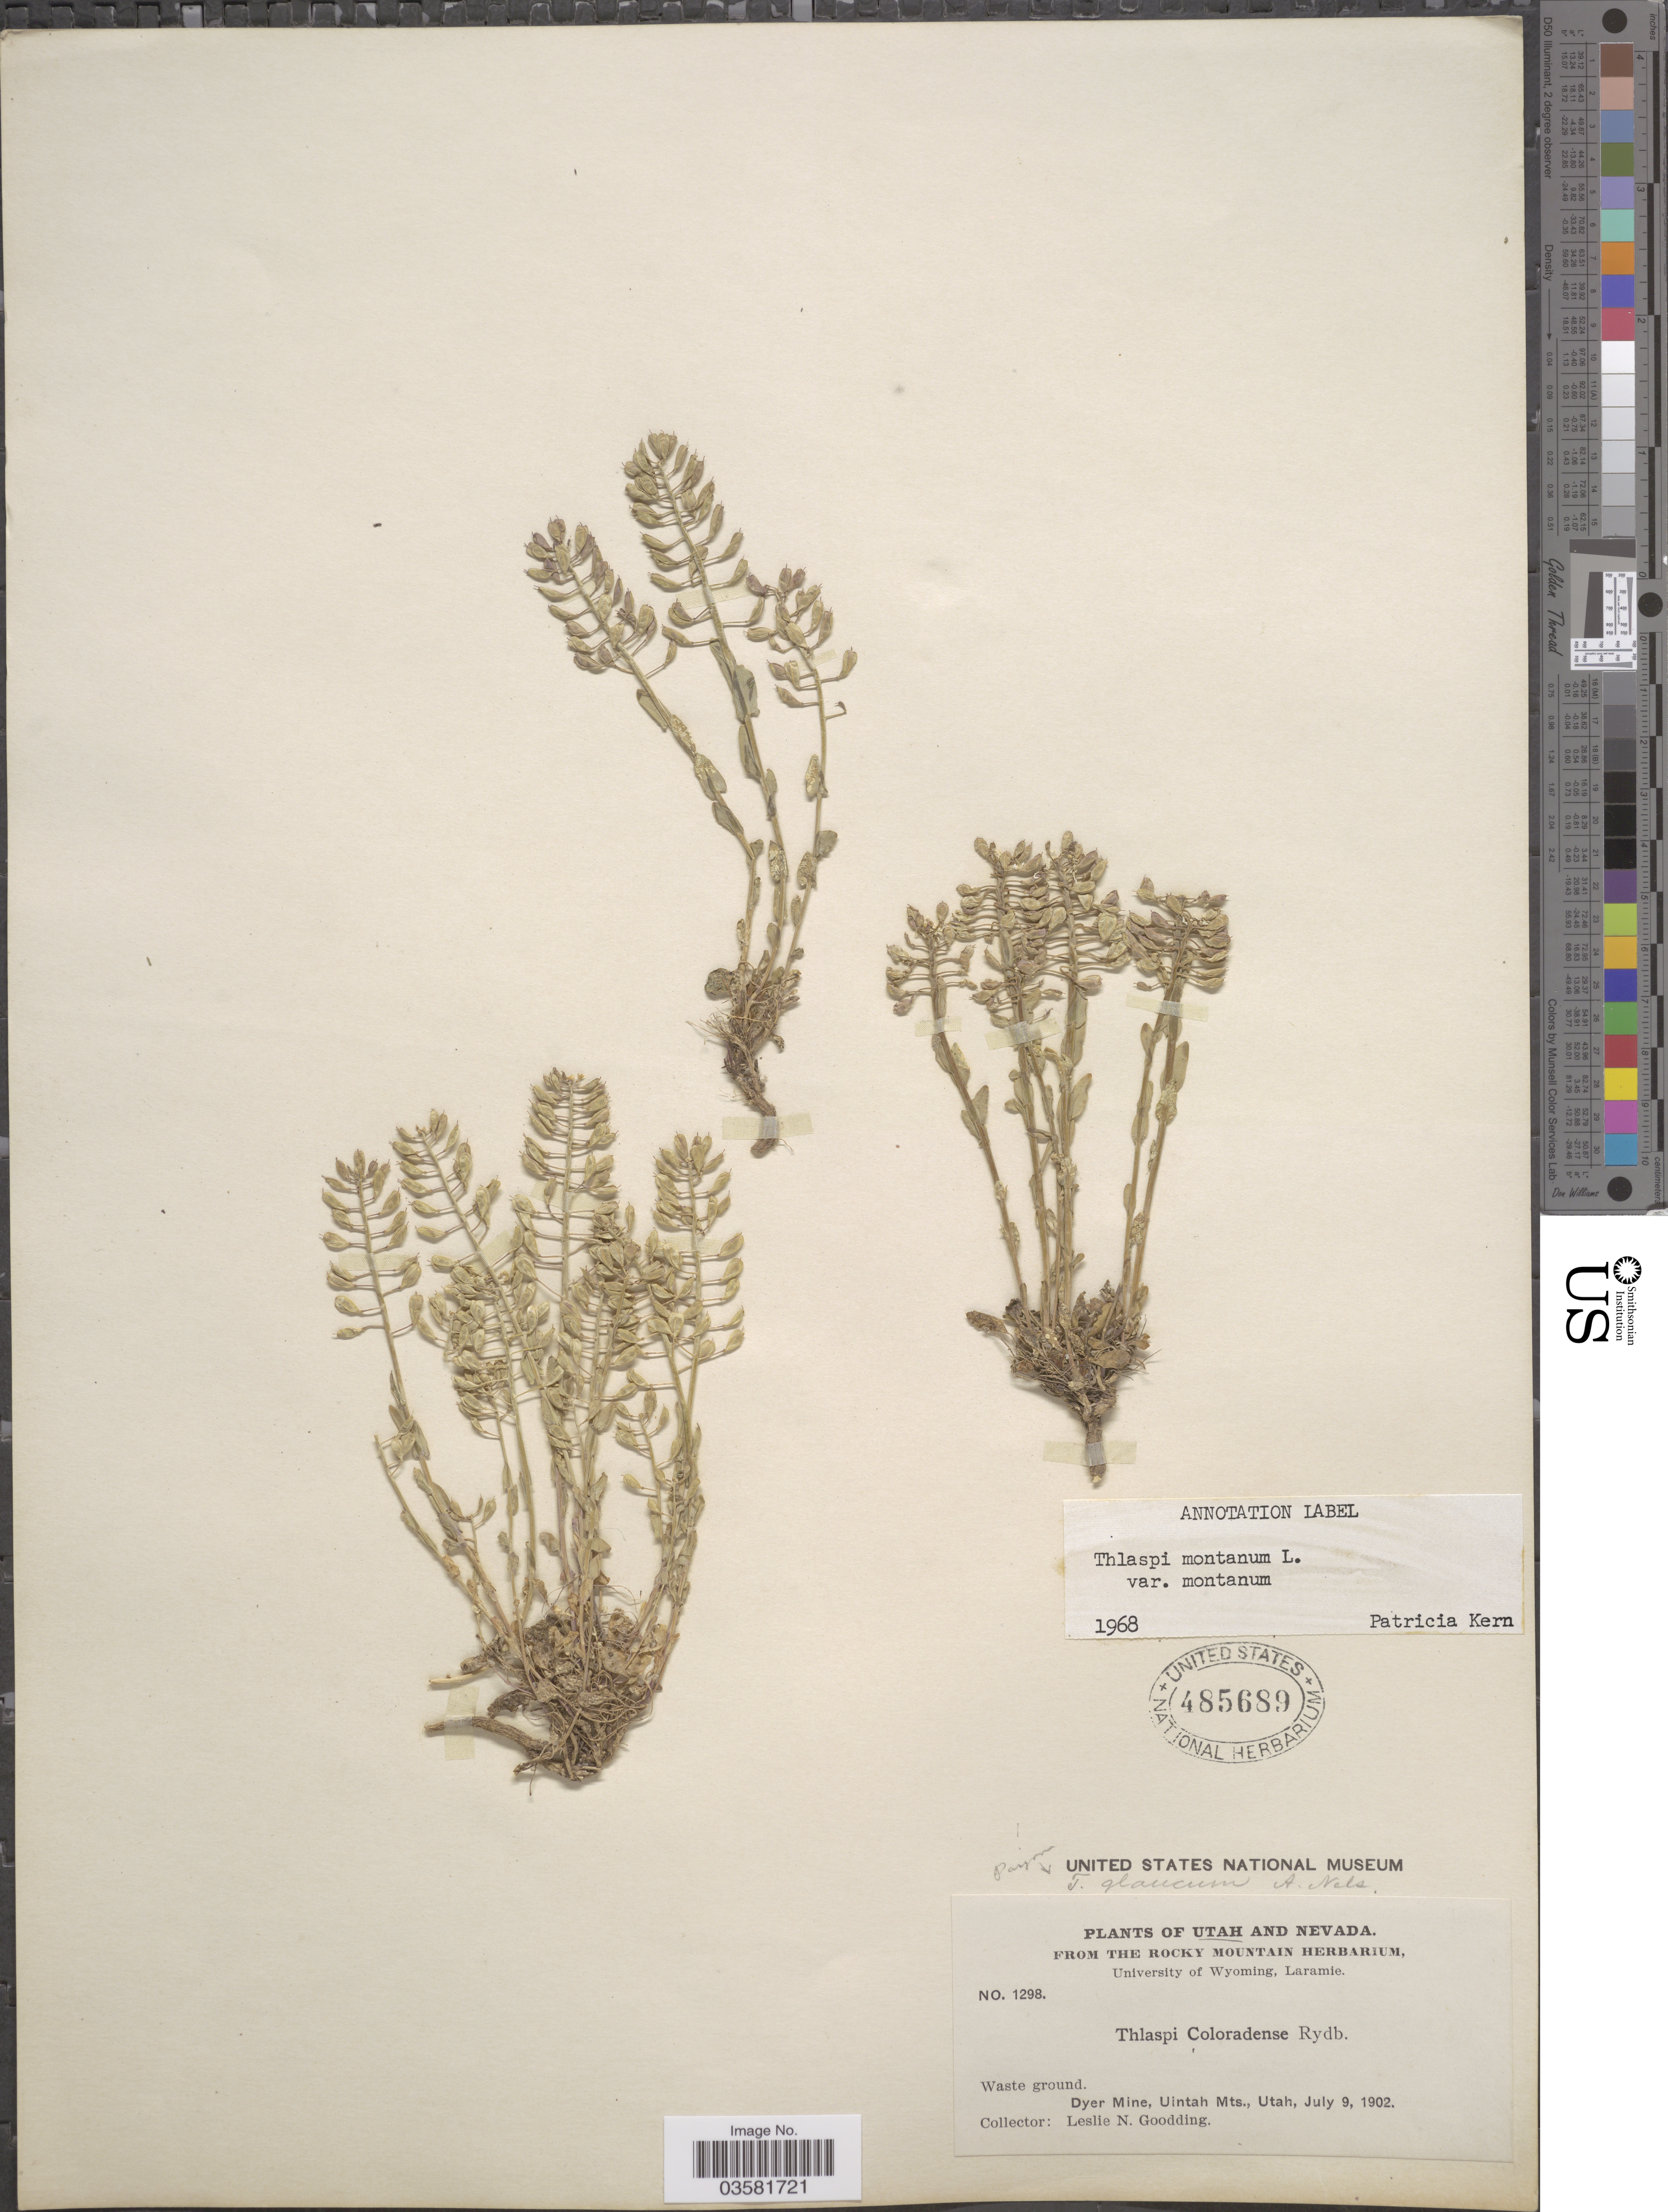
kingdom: Plantae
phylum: Tracheophyta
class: Magnoliopsida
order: Brassicales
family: Brassicaceae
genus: Thlaspi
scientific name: Thlaspi montanum var. montanum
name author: L.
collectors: L. N. Goodding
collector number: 1298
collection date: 1902-07-09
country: United States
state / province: Utah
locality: Dyer Mine, Uintah Mts.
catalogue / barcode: US 485689